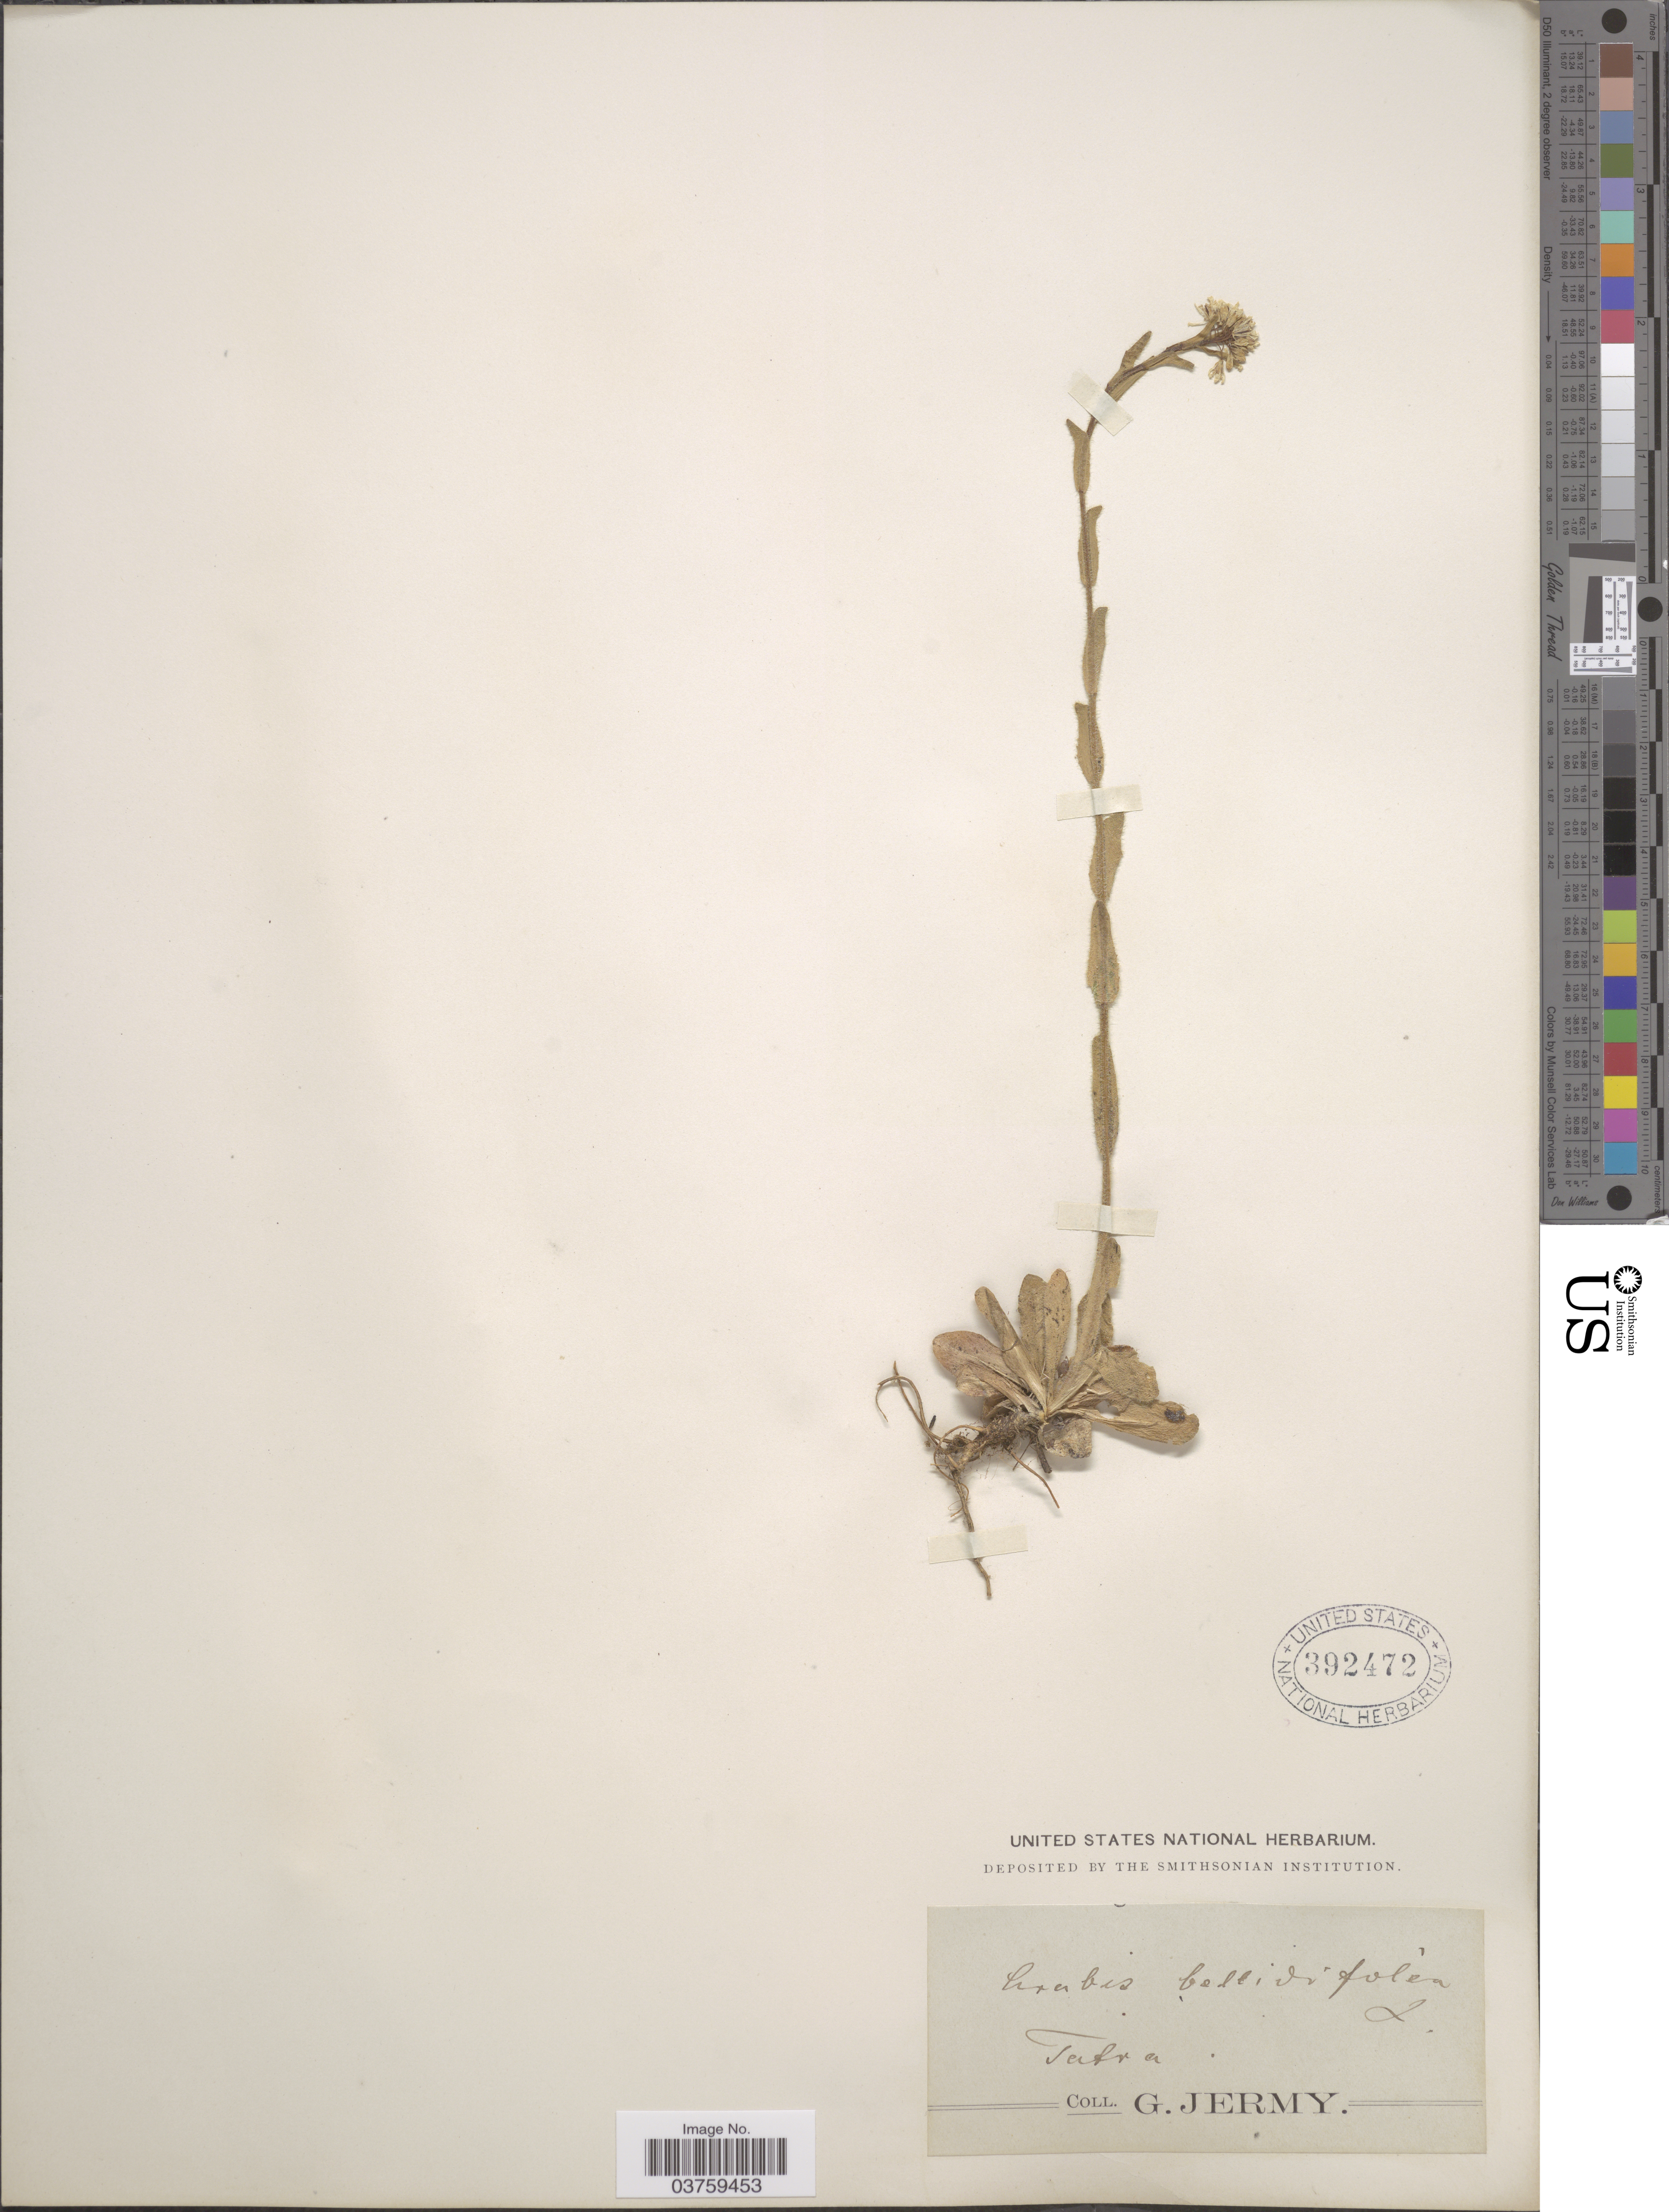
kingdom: Plantae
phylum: Tracheophyta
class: Magnoliopsida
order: Brassicales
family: Brassicaceae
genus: Arabis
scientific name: Arabis bellidifolia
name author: Crantz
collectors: G. Jermy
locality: Tatra.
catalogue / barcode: US 392472